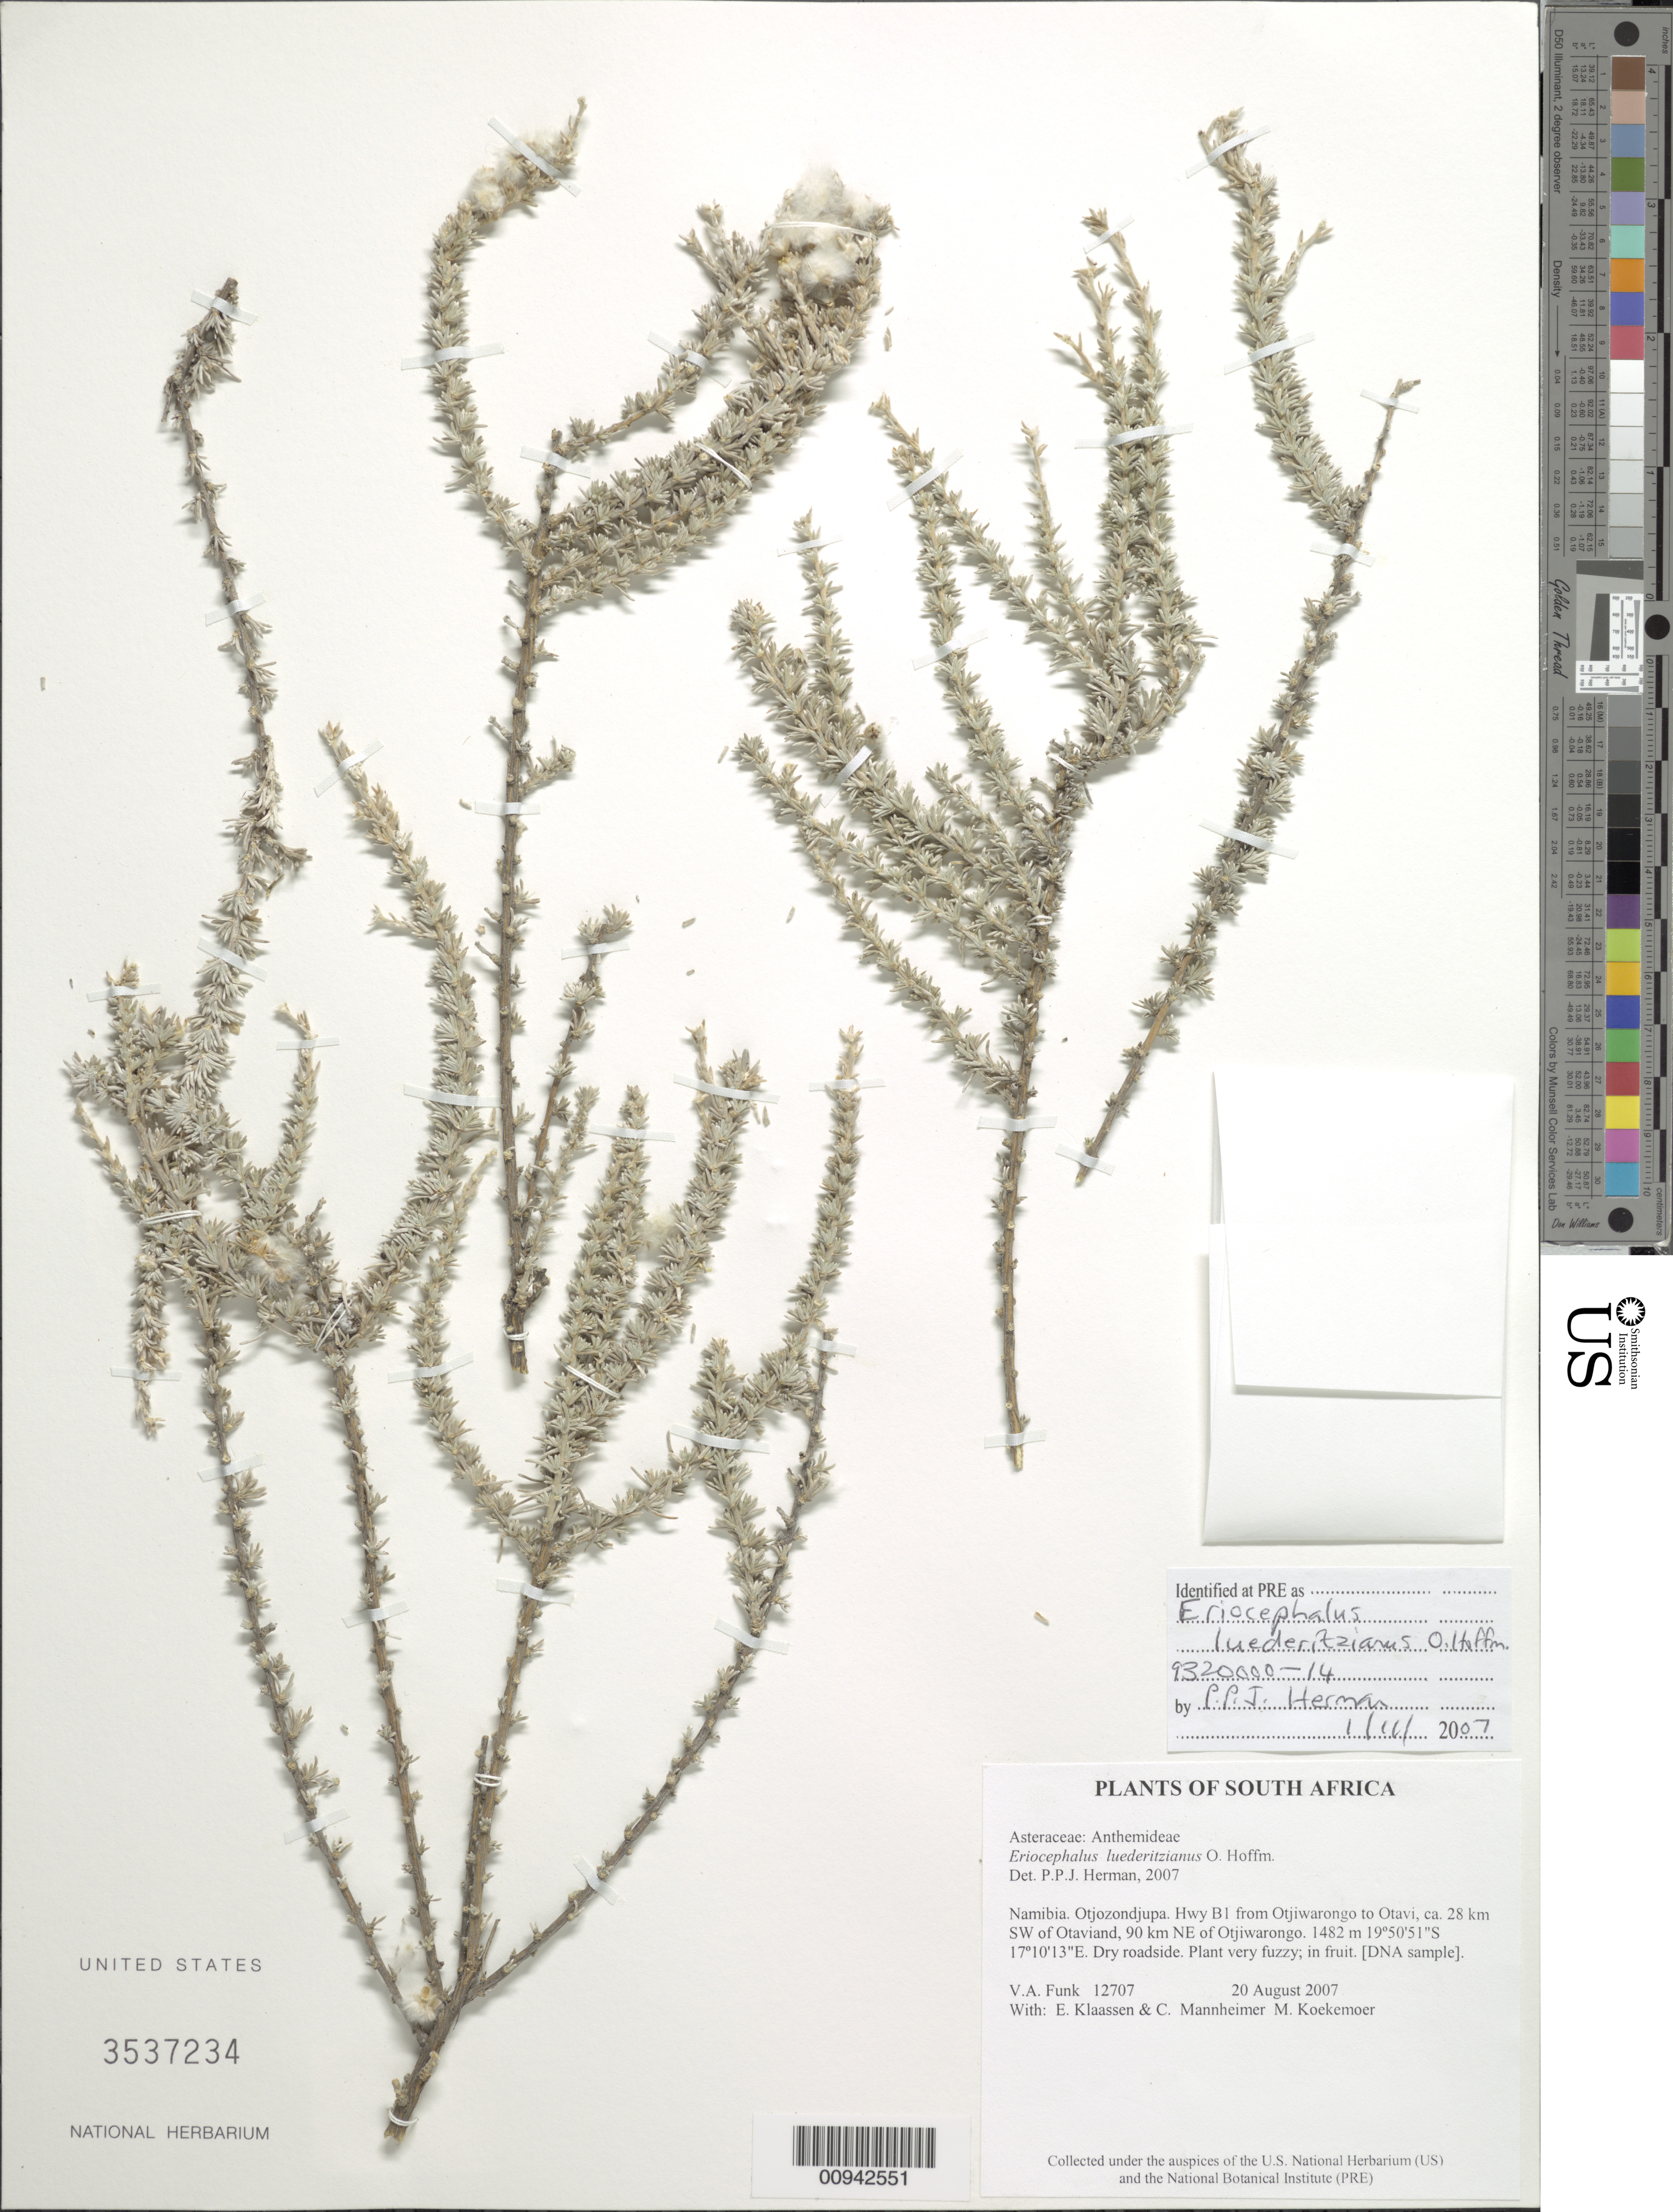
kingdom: Plantae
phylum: Tracheophyta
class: Magnoliopsida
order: Asterales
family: Asteraceae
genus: Eriocephalus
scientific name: Eriocephalus luederitzianus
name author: O. Hoffm.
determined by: Herman, P. P. J.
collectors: V. Funk, M. Koekemoer, E. S. Klaassen & C. A. Mannheimer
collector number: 12707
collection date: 2007-08-20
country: Namibia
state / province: Otjozondjupa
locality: Hwy B1 from Otjiwarongo to Otavi, ca. 28 km SW of Otaviand, 90 km NE of Otjiwarongo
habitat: Dry roadside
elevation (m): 1482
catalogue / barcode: US 3537234